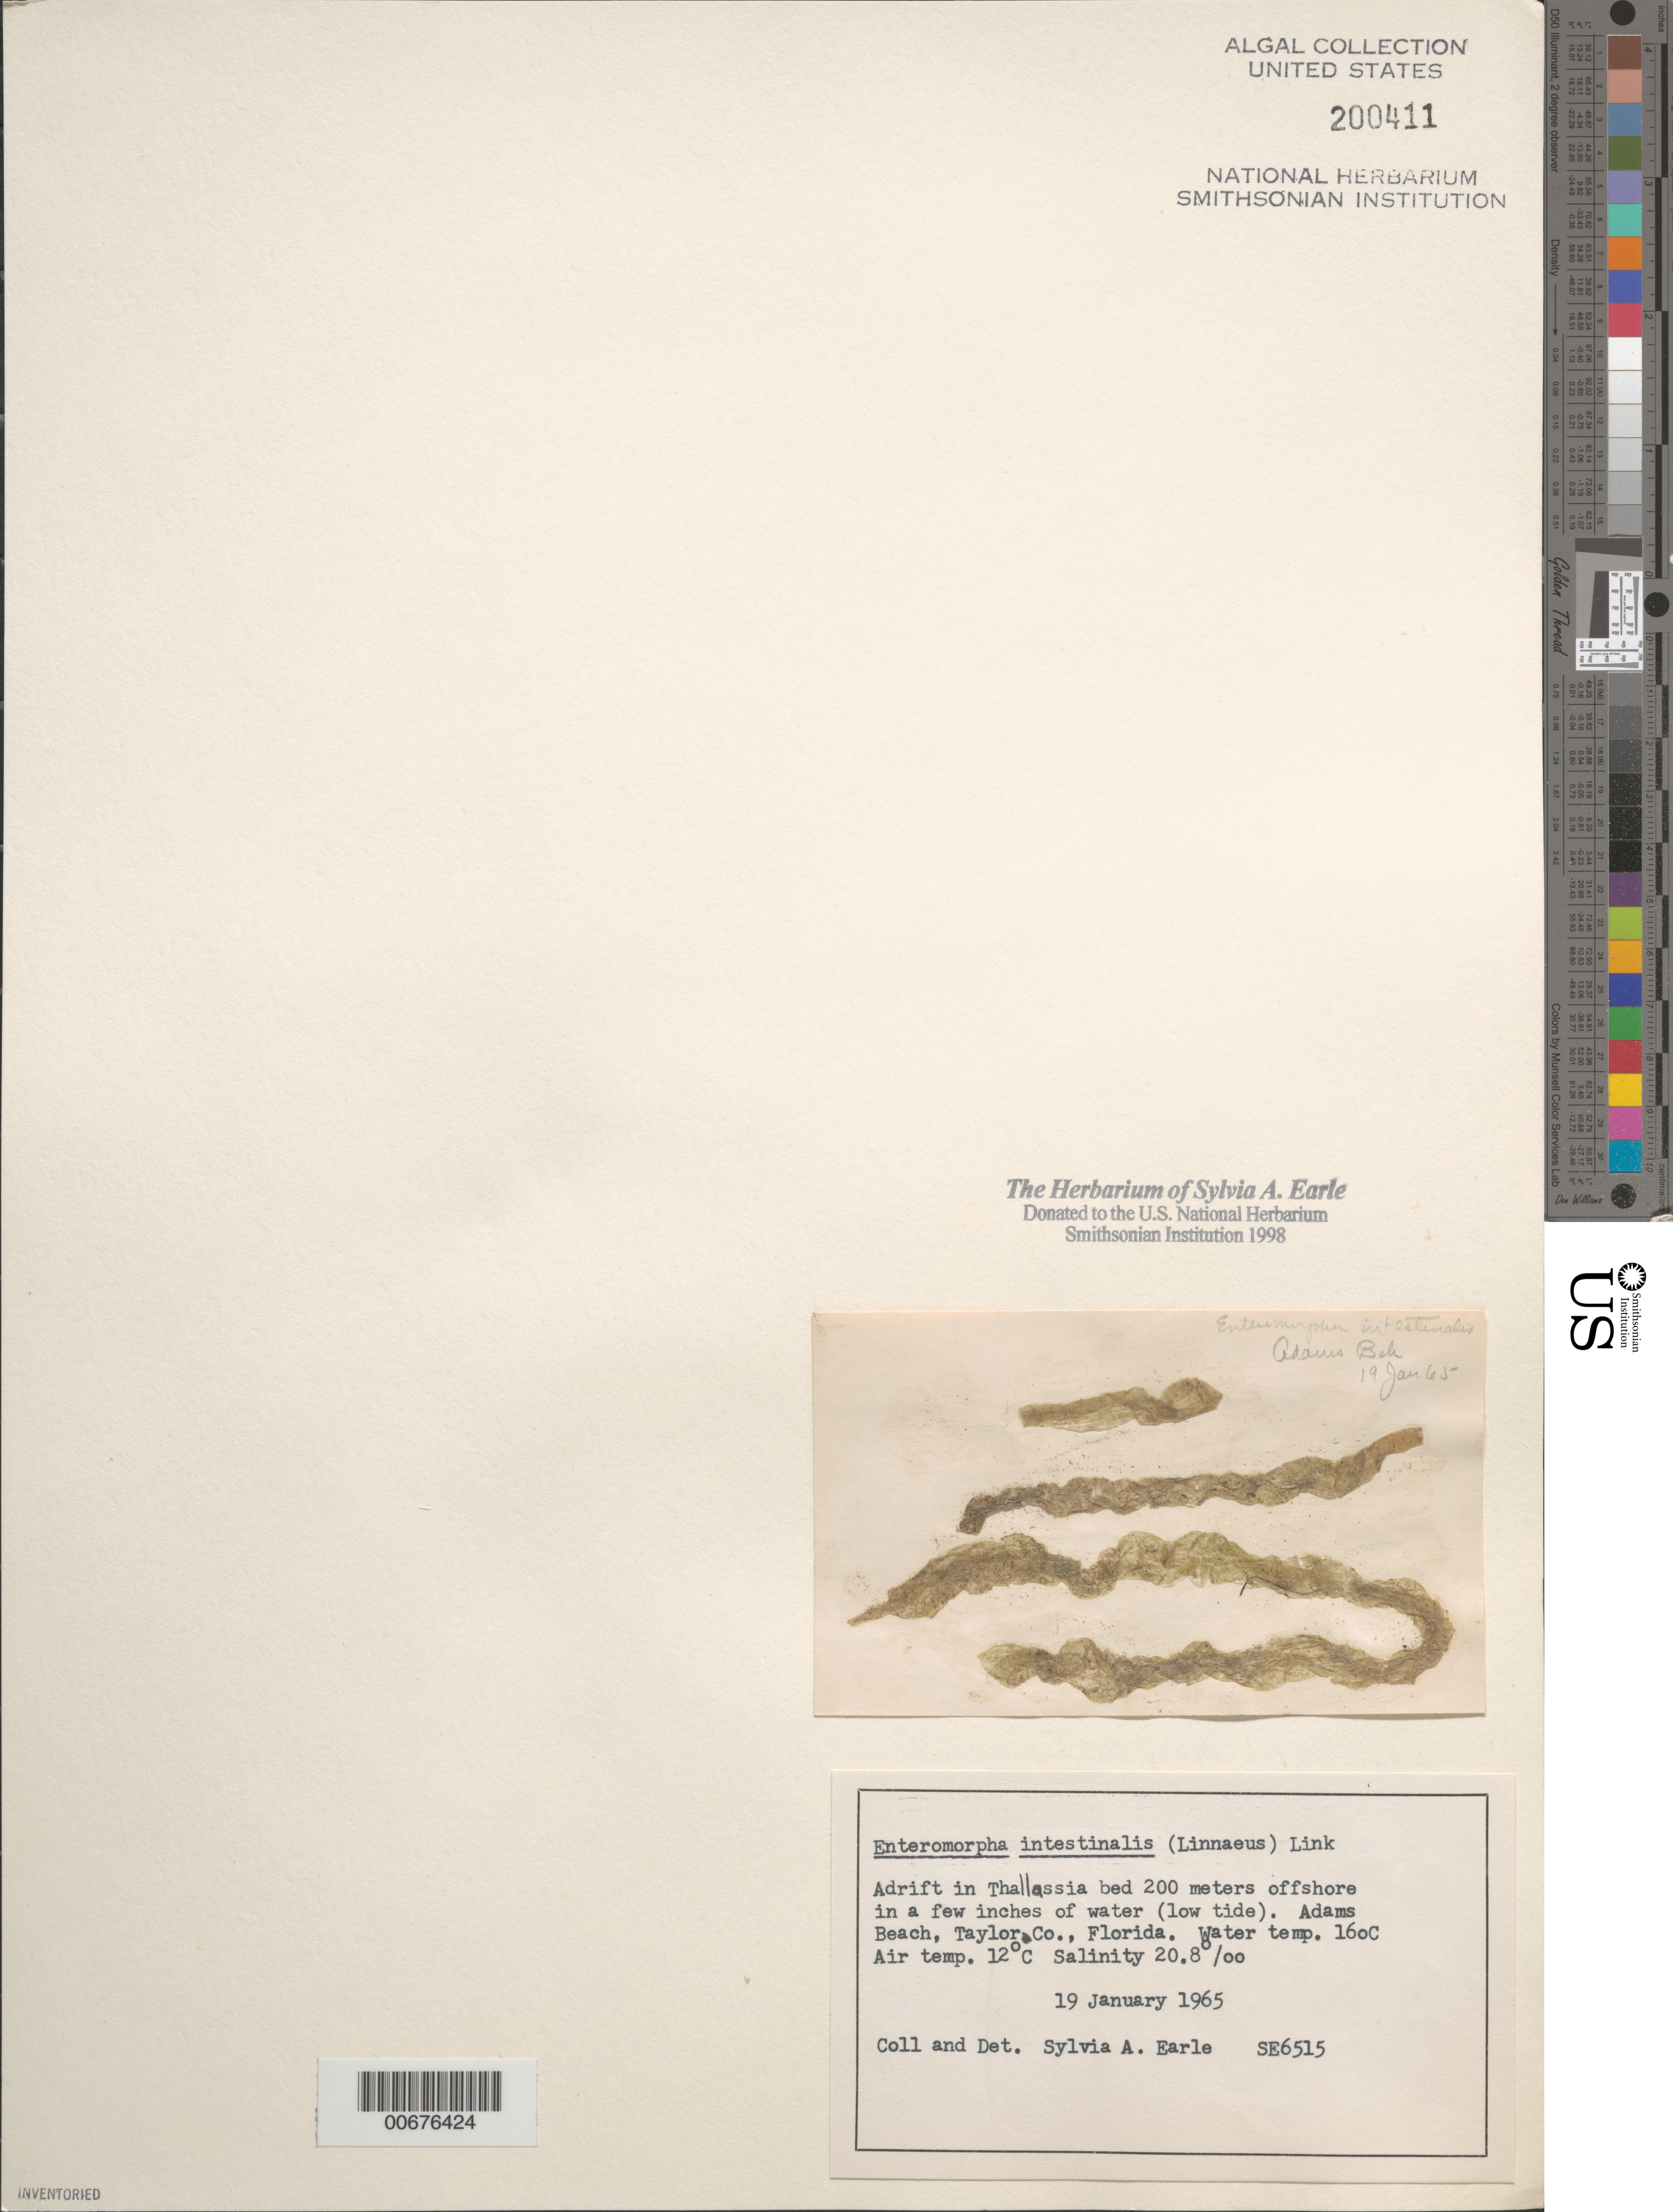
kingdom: Plantae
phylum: Chlorophyta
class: Ulvophyceae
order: Ulvales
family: Ulvaceae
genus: Ulva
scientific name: Ulva intestinalis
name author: L.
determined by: Algae name updating Project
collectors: S. A. Earle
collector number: SE6515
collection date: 1965-01-19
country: United States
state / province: Florida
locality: Adams Beach, Taylor Co.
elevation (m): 200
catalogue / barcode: US 200411